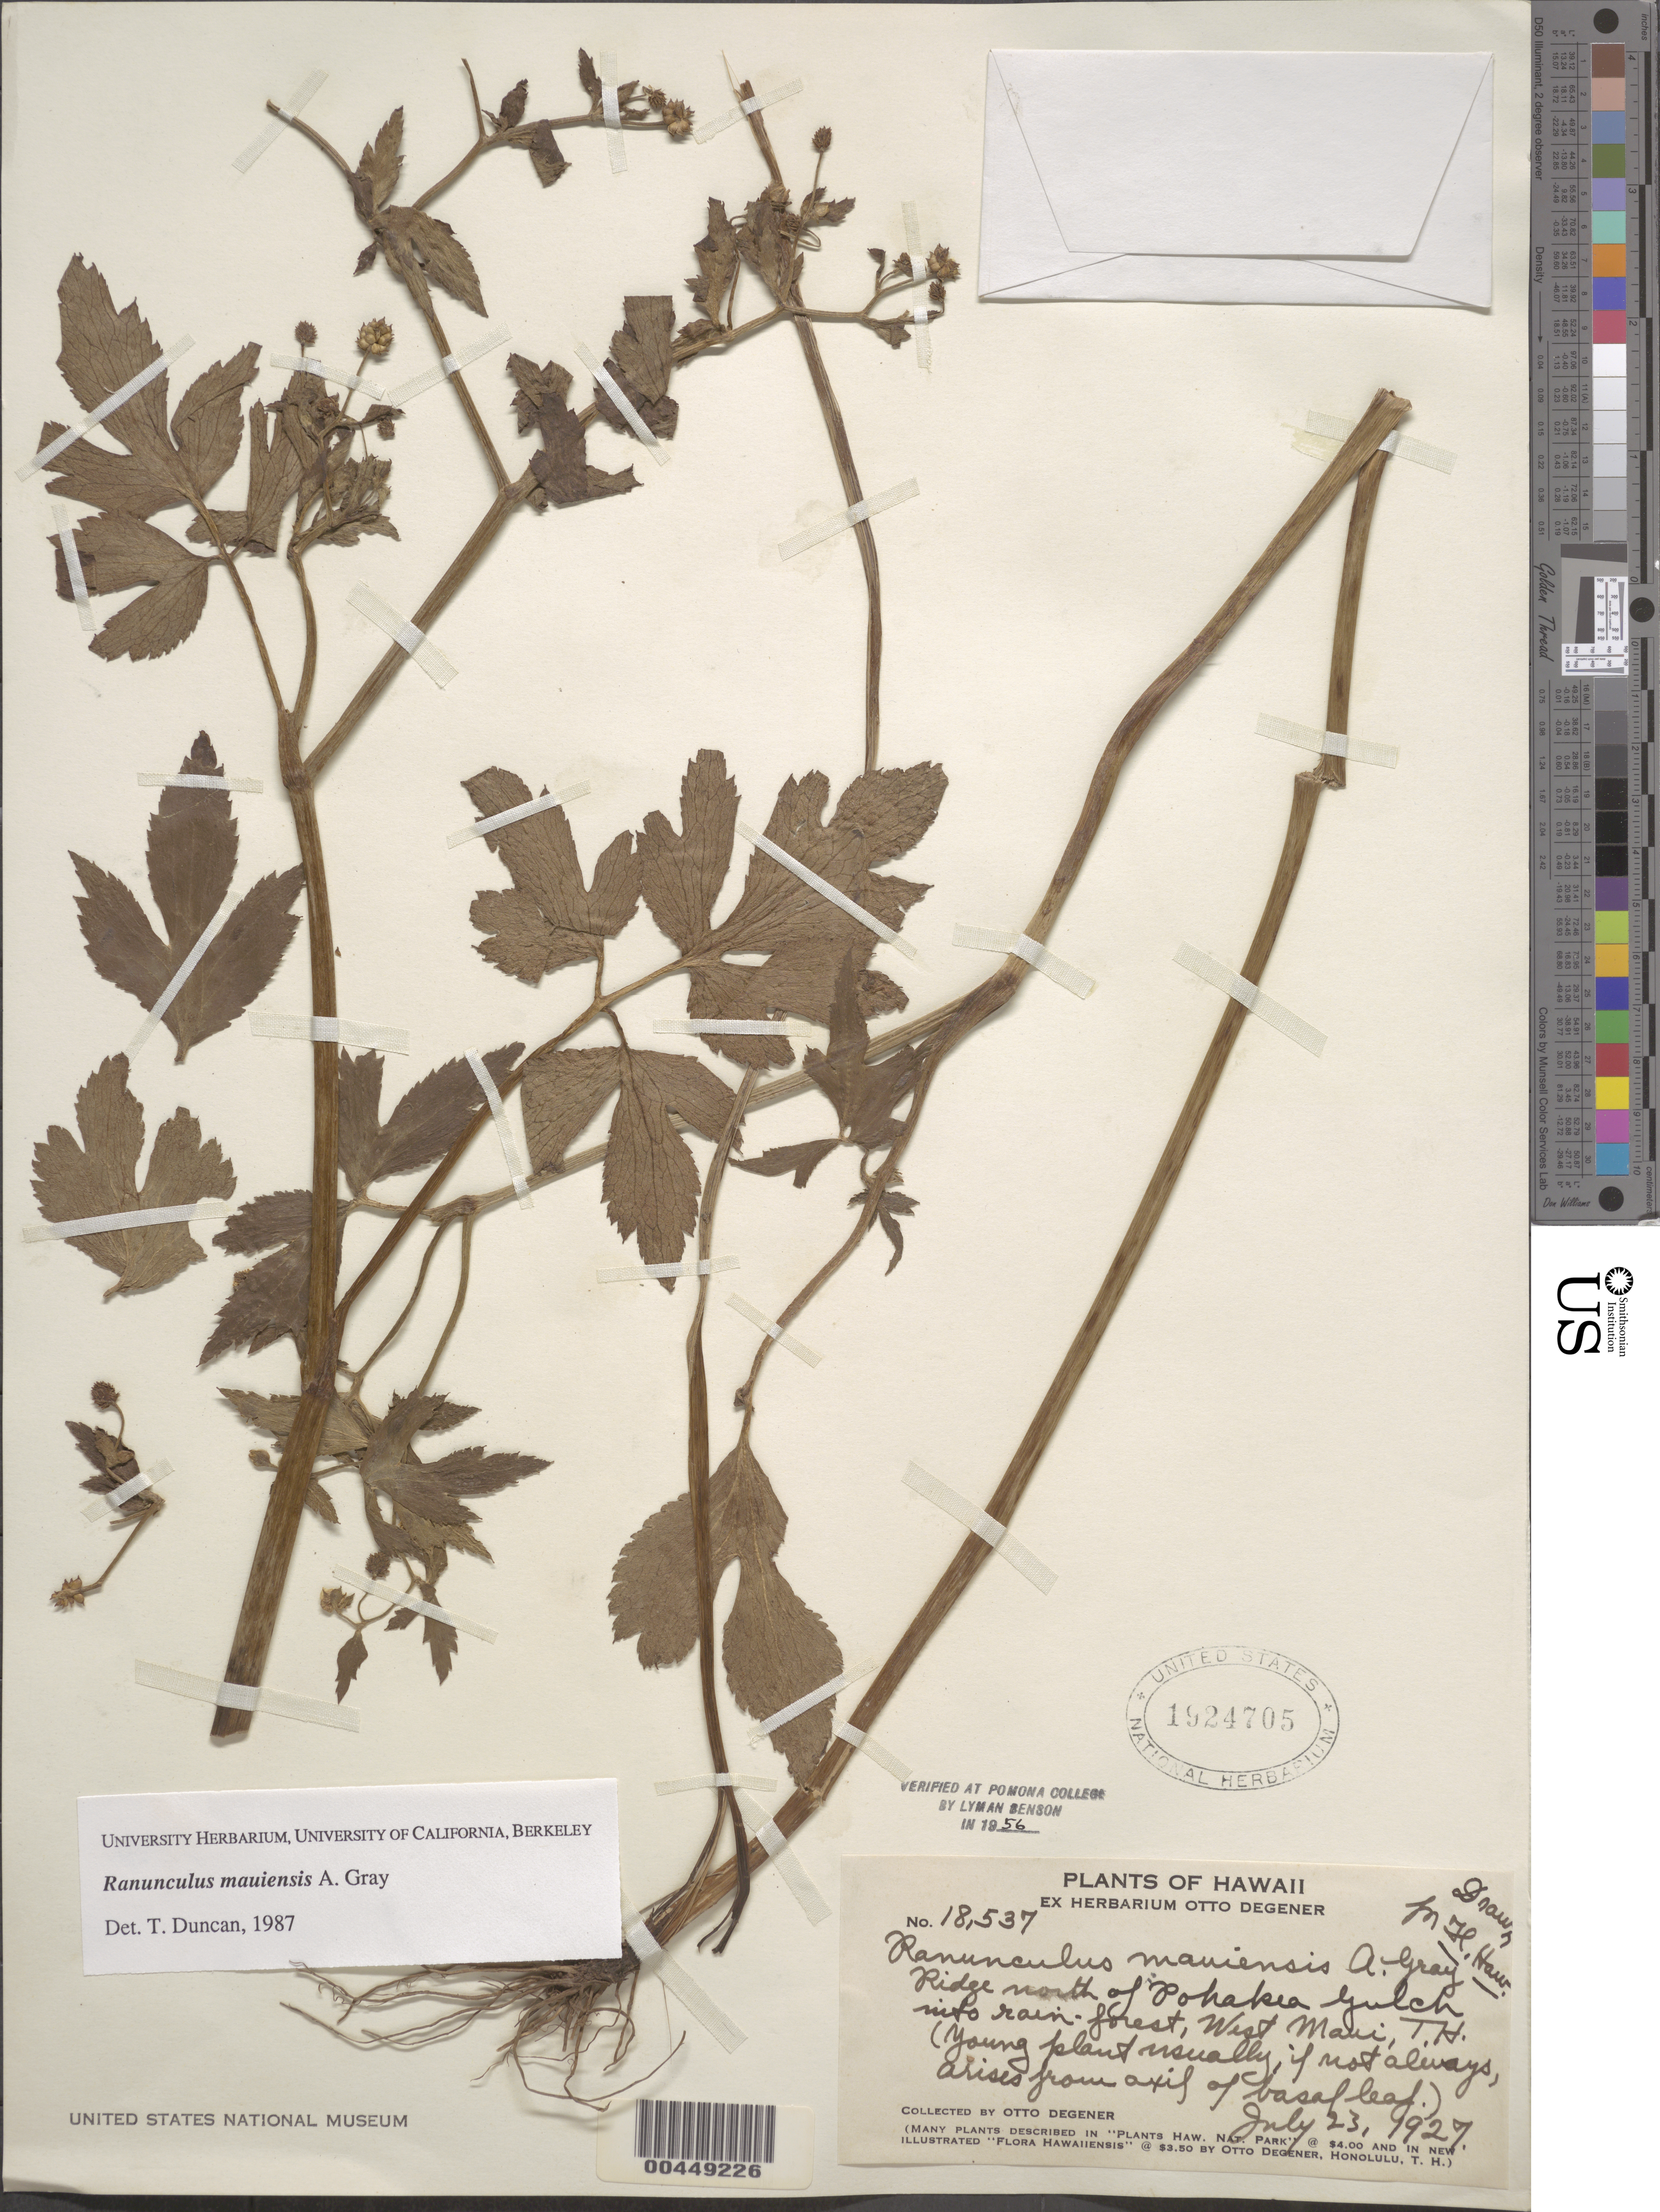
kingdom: Plantae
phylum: Tracheophyta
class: Magnoliopsida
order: Ranunculales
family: Ranunculaceae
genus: Ranunculus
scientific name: Ranunculus mauiensis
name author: A. Gray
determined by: Duncan, T.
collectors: O. Degener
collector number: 18537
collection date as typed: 23 Jul 1927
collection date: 1927-07-23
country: United States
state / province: Hawaii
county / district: Maui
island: Maui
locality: Ridge N of Pohakea Gulch, W Maui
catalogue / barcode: US 1924705